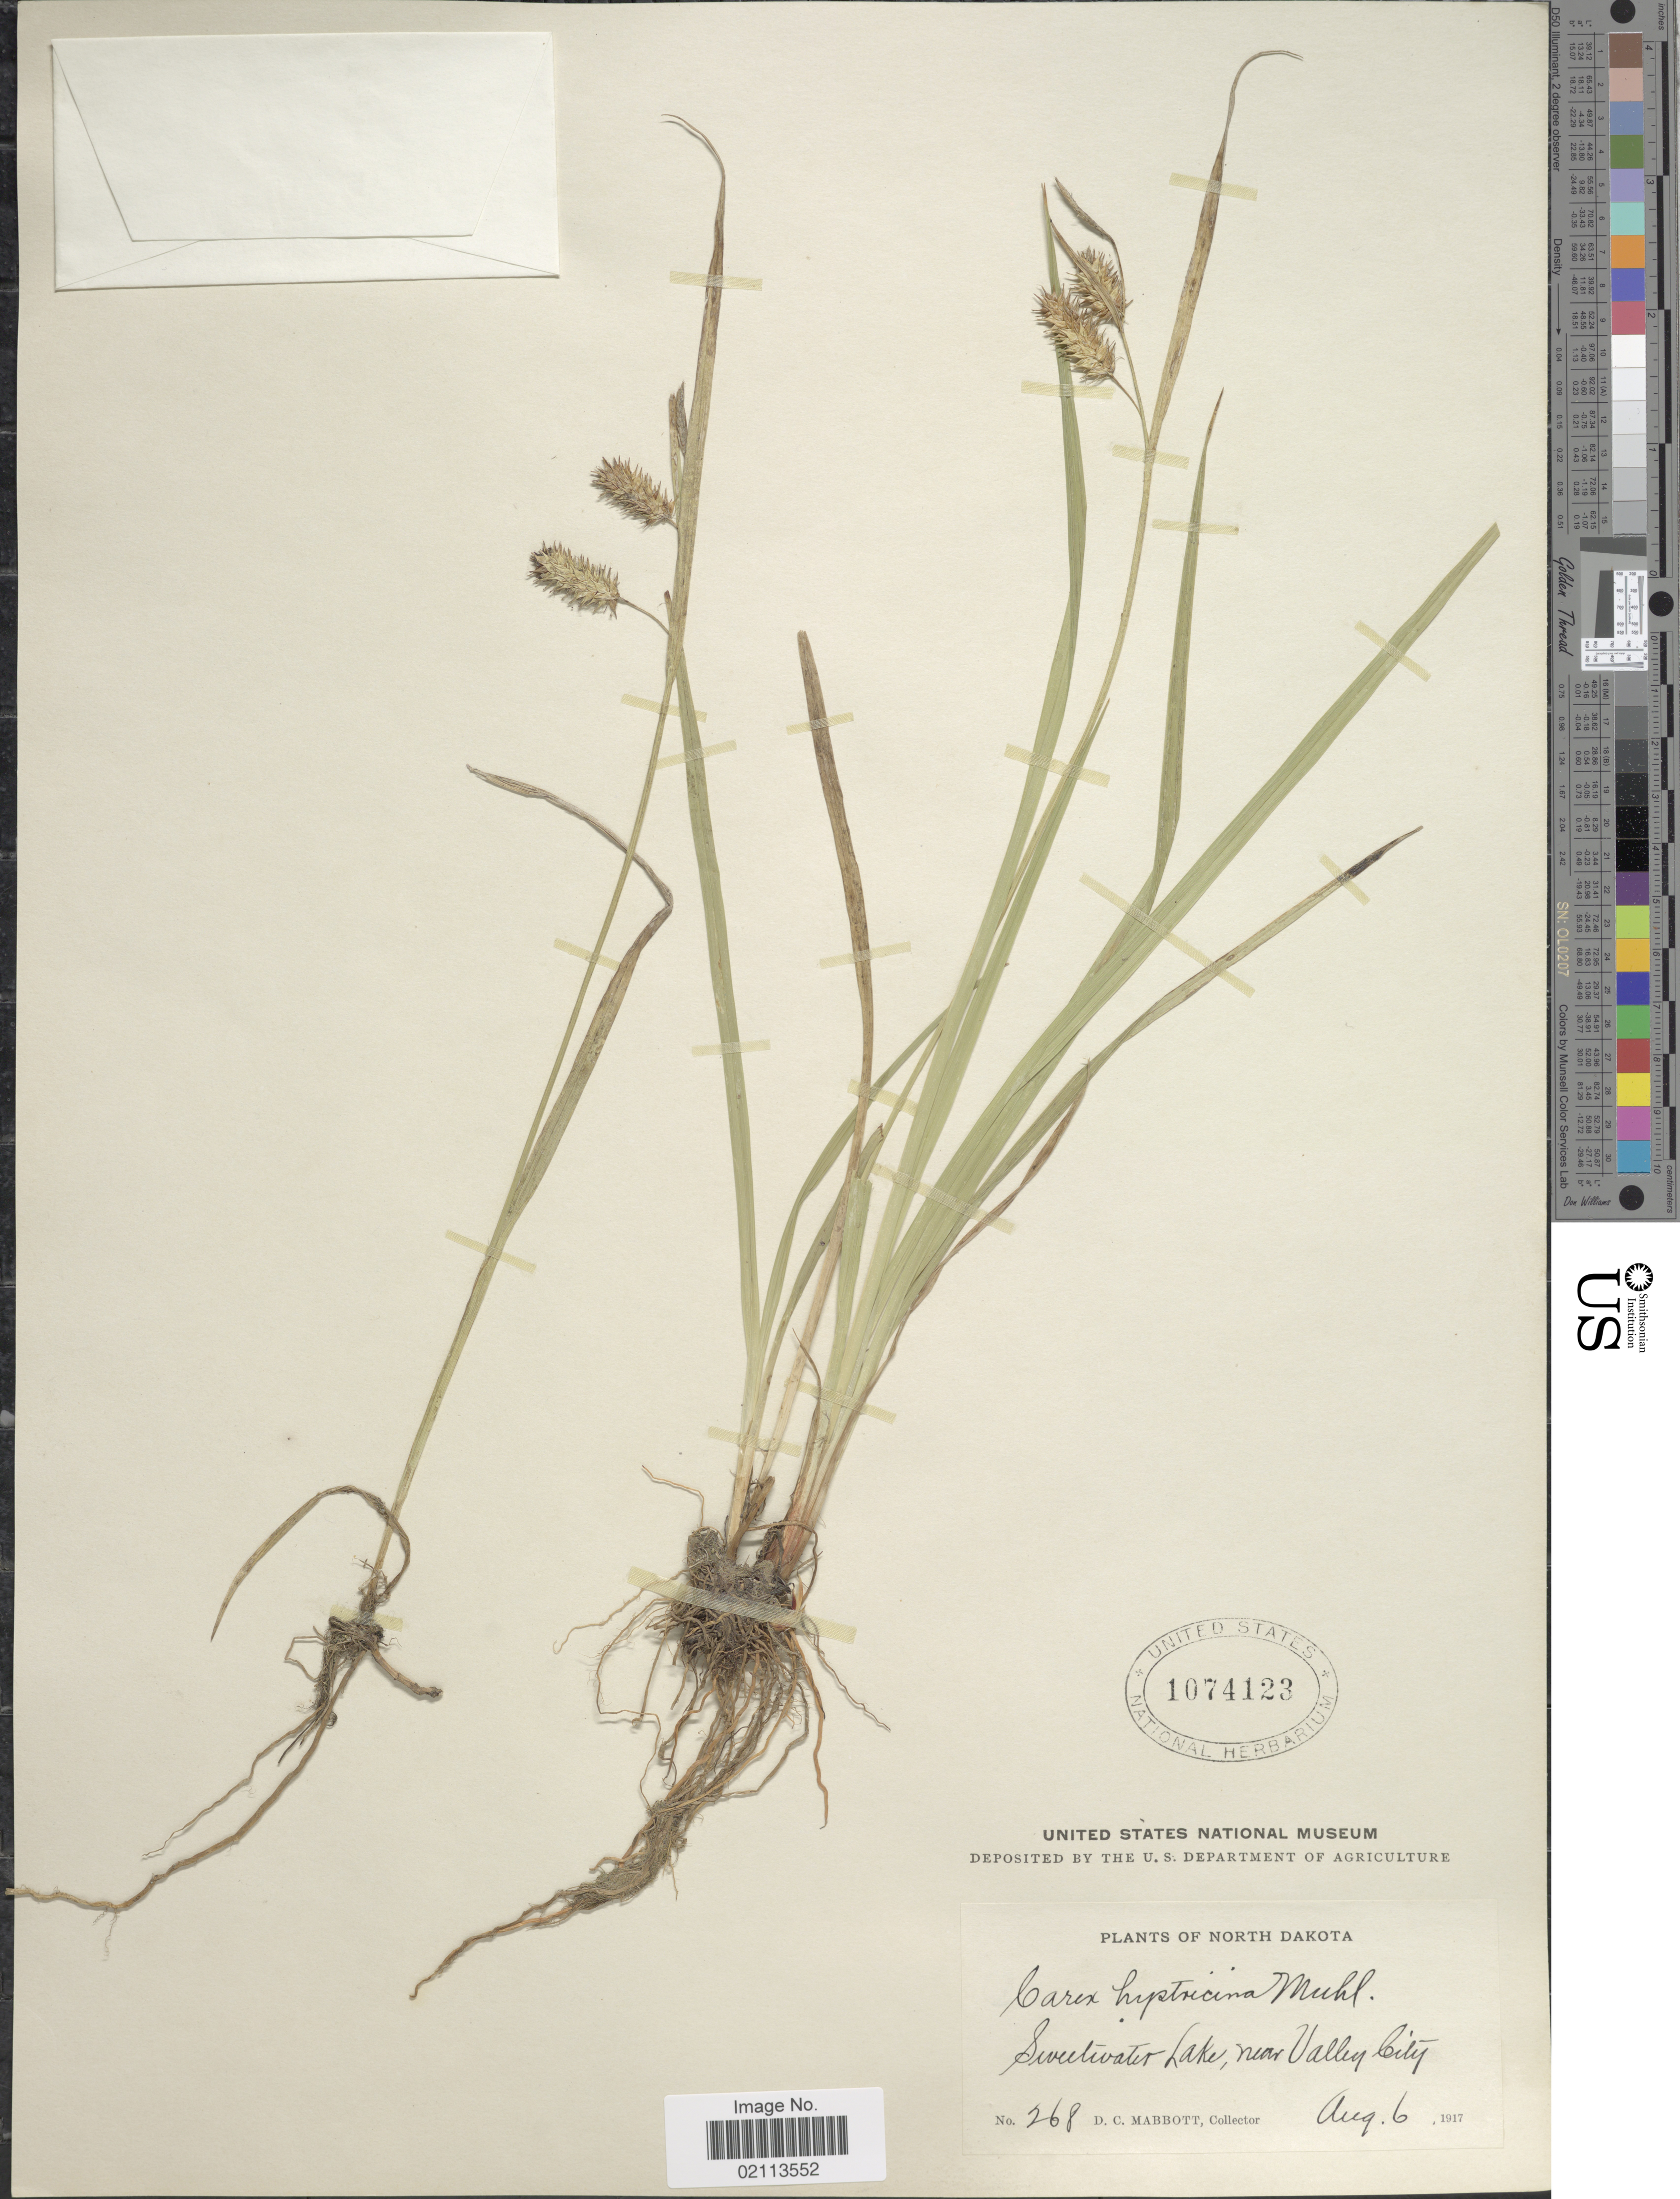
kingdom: Plantae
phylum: Tracheophyta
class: Liliopsida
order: Poales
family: Cyperaceae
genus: Carex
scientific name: Carex hystericina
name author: Muhl. ex Willd.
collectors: D. Mabbott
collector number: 268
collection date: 1917-08-06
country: United States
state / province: North Dakota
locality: Sweetwater Lake, near Valley City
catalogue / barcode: US 1074123